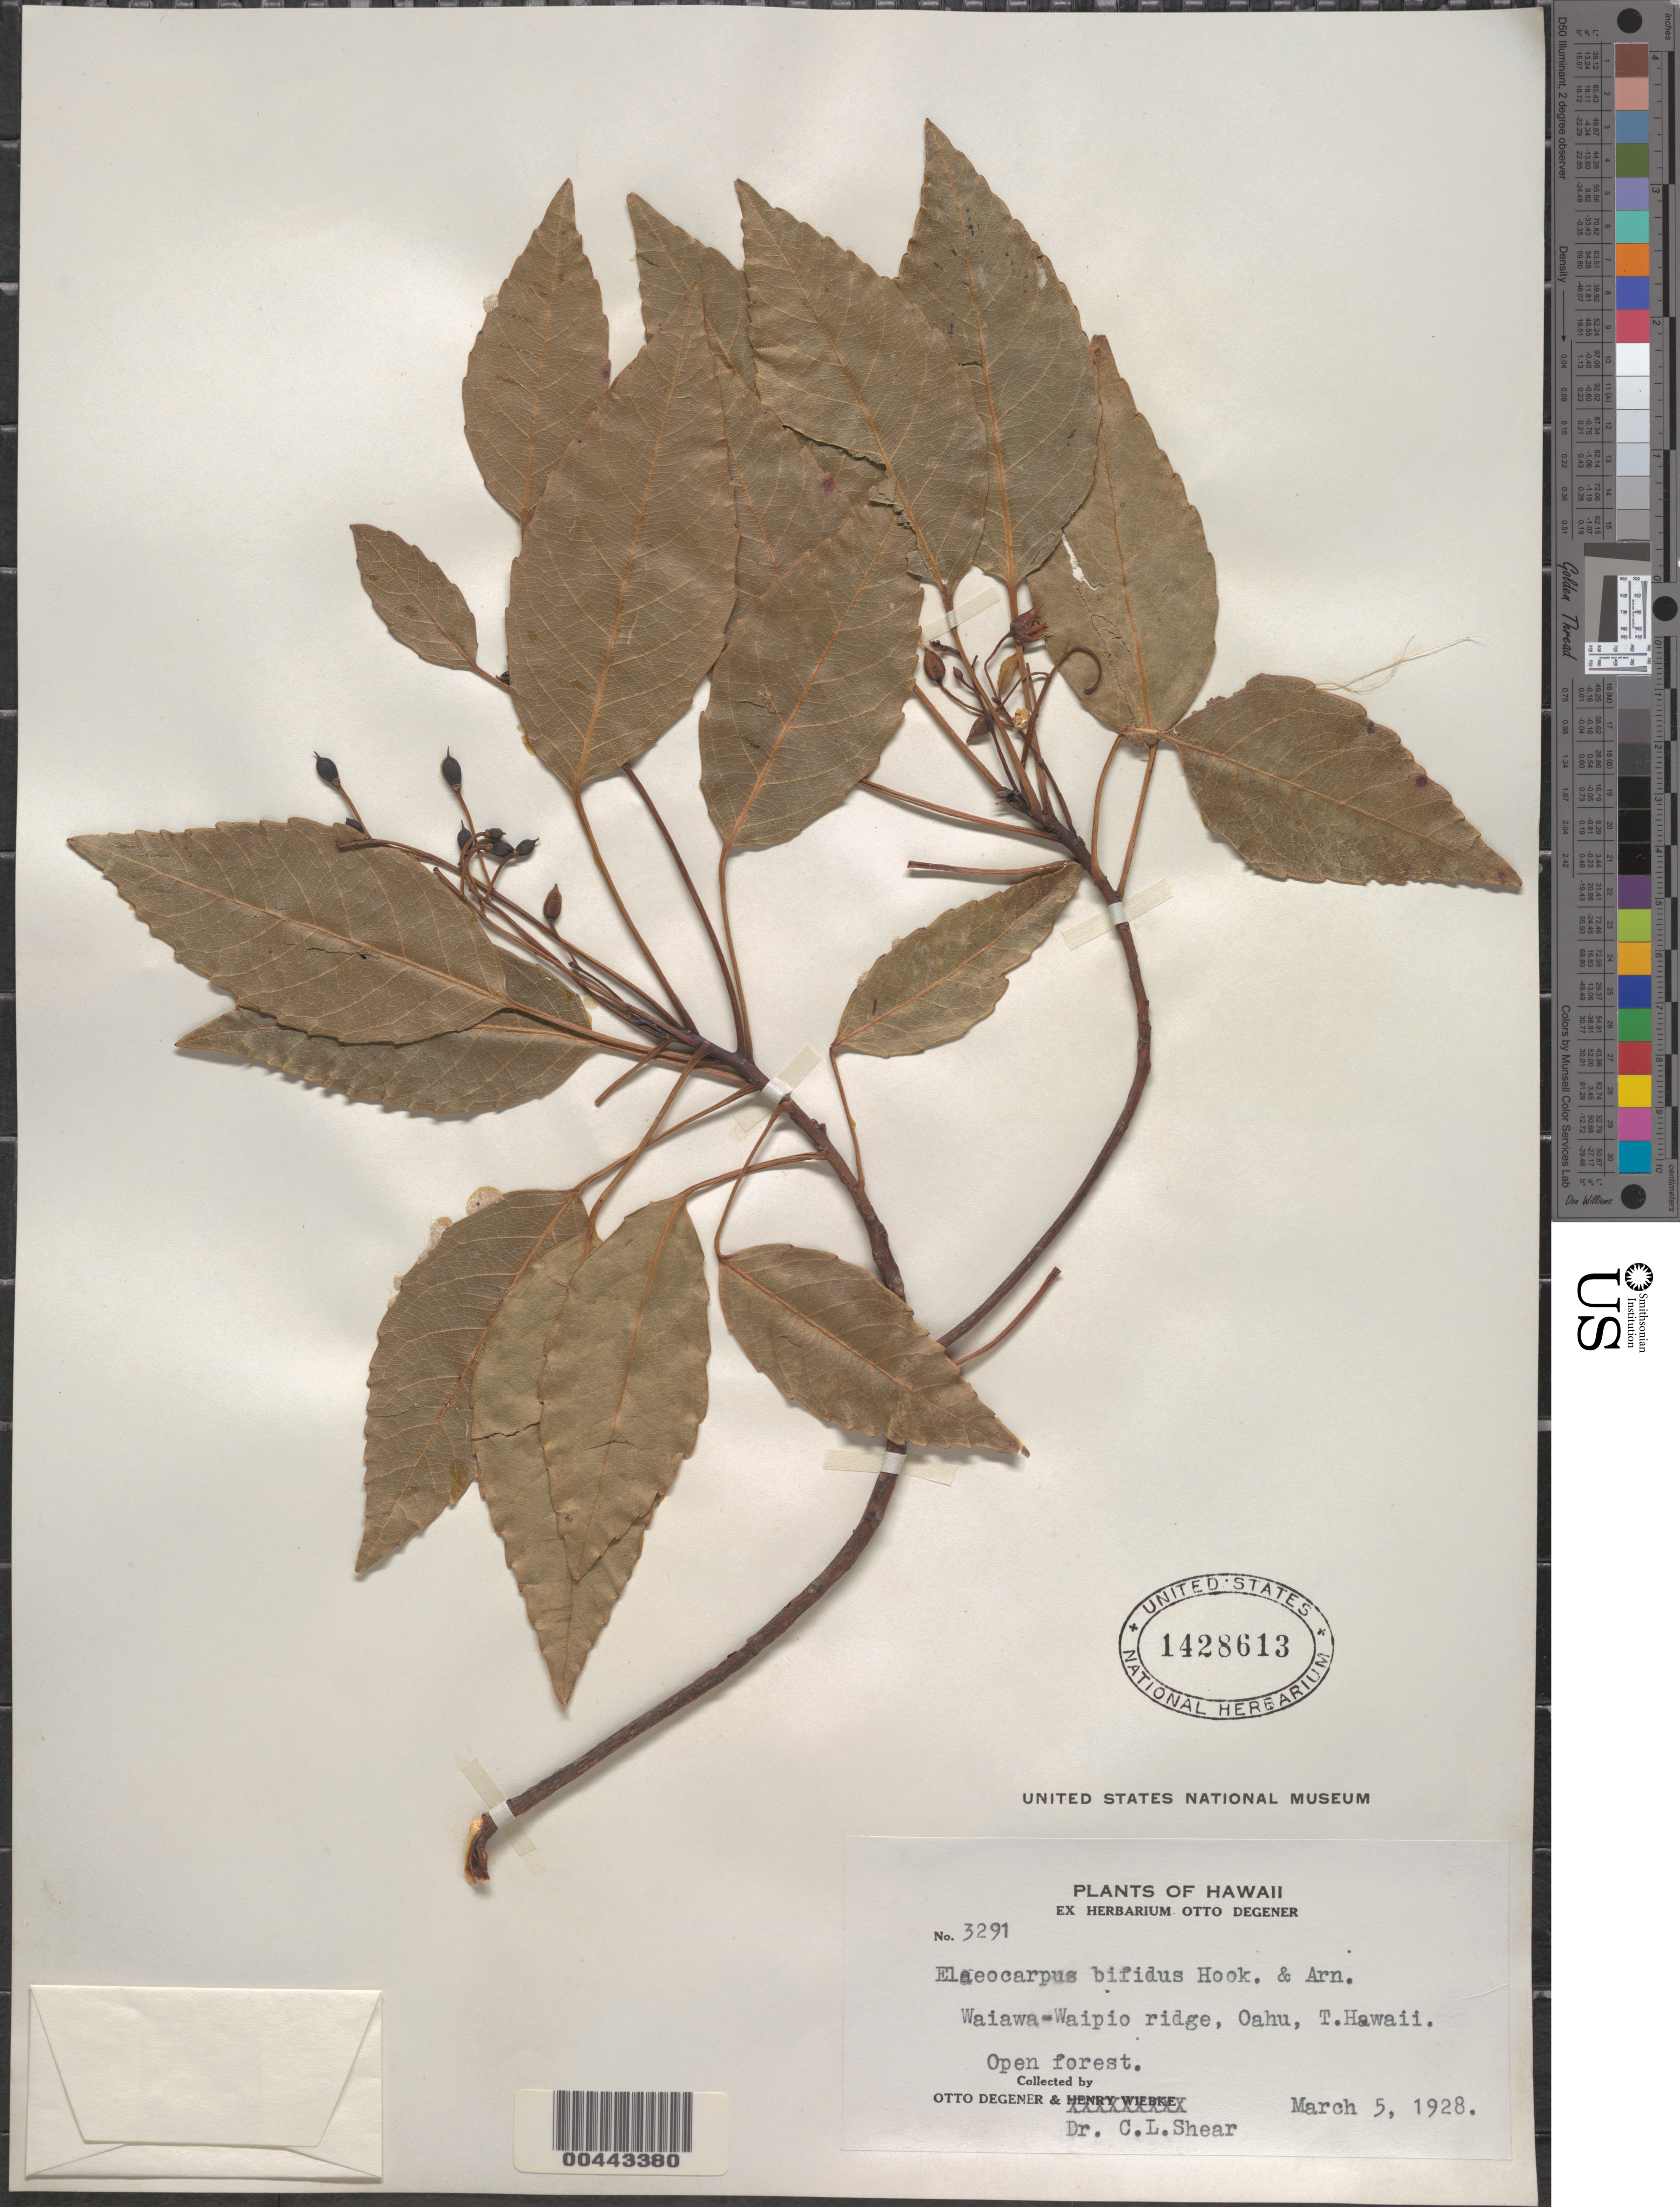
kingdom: Plantae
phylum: Tracheophyta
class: Magnoliopsida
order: Oxalidales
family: Elaeocarpaceae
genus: Elaeocarpus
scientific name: Elaeocarpus bifidus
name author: Hook. & Arn.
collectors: C. L. Shear & O. Degener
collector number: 3291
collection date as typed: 5 Mar 1928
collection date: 1928-03-05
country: United States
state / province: Hawaii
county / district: Honolulu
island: Oahu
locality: Waiawa - Waipio ridge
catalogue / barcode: US 1428613